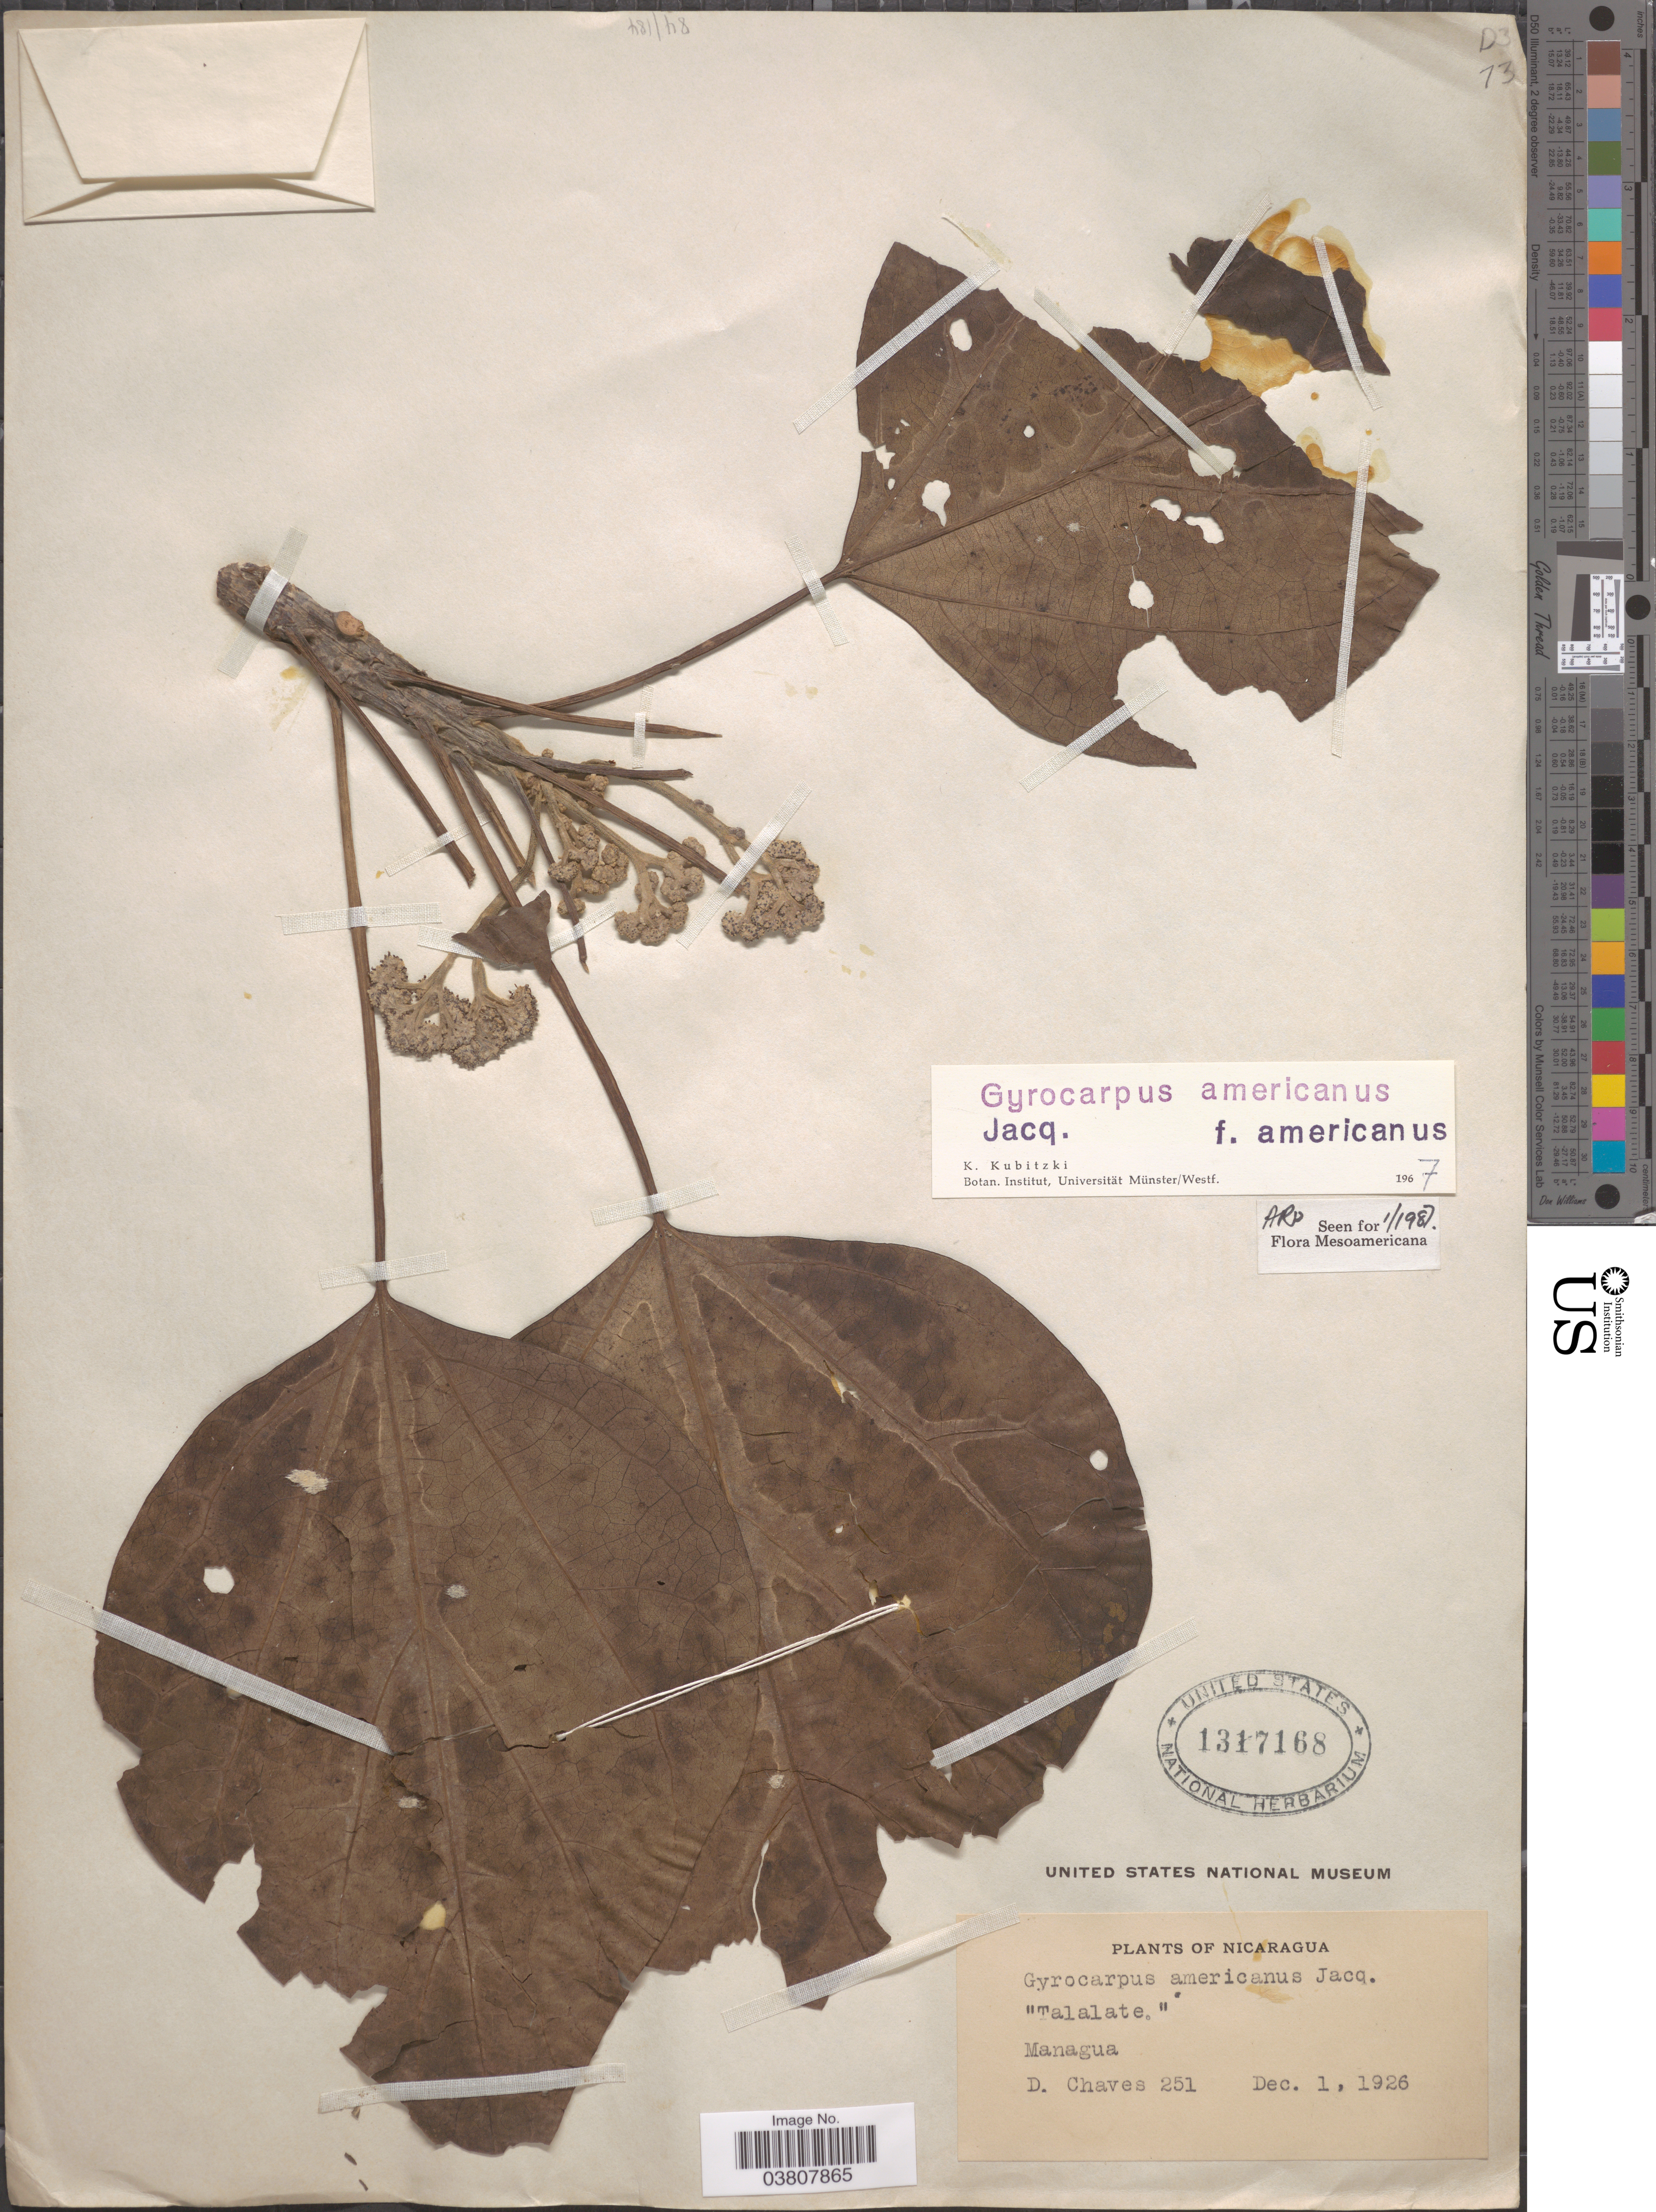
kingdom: Plantae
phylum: Tracheophyta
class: Magnoliopsida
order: Laurales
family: Hernandiaceae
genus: Gyrocarpus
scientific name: Gyrocarpus americanus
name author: Jacq.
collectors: D. Chaves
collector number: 251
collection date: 1926-12-01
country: Nicaragua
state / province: Managua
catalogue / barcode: US 1317168